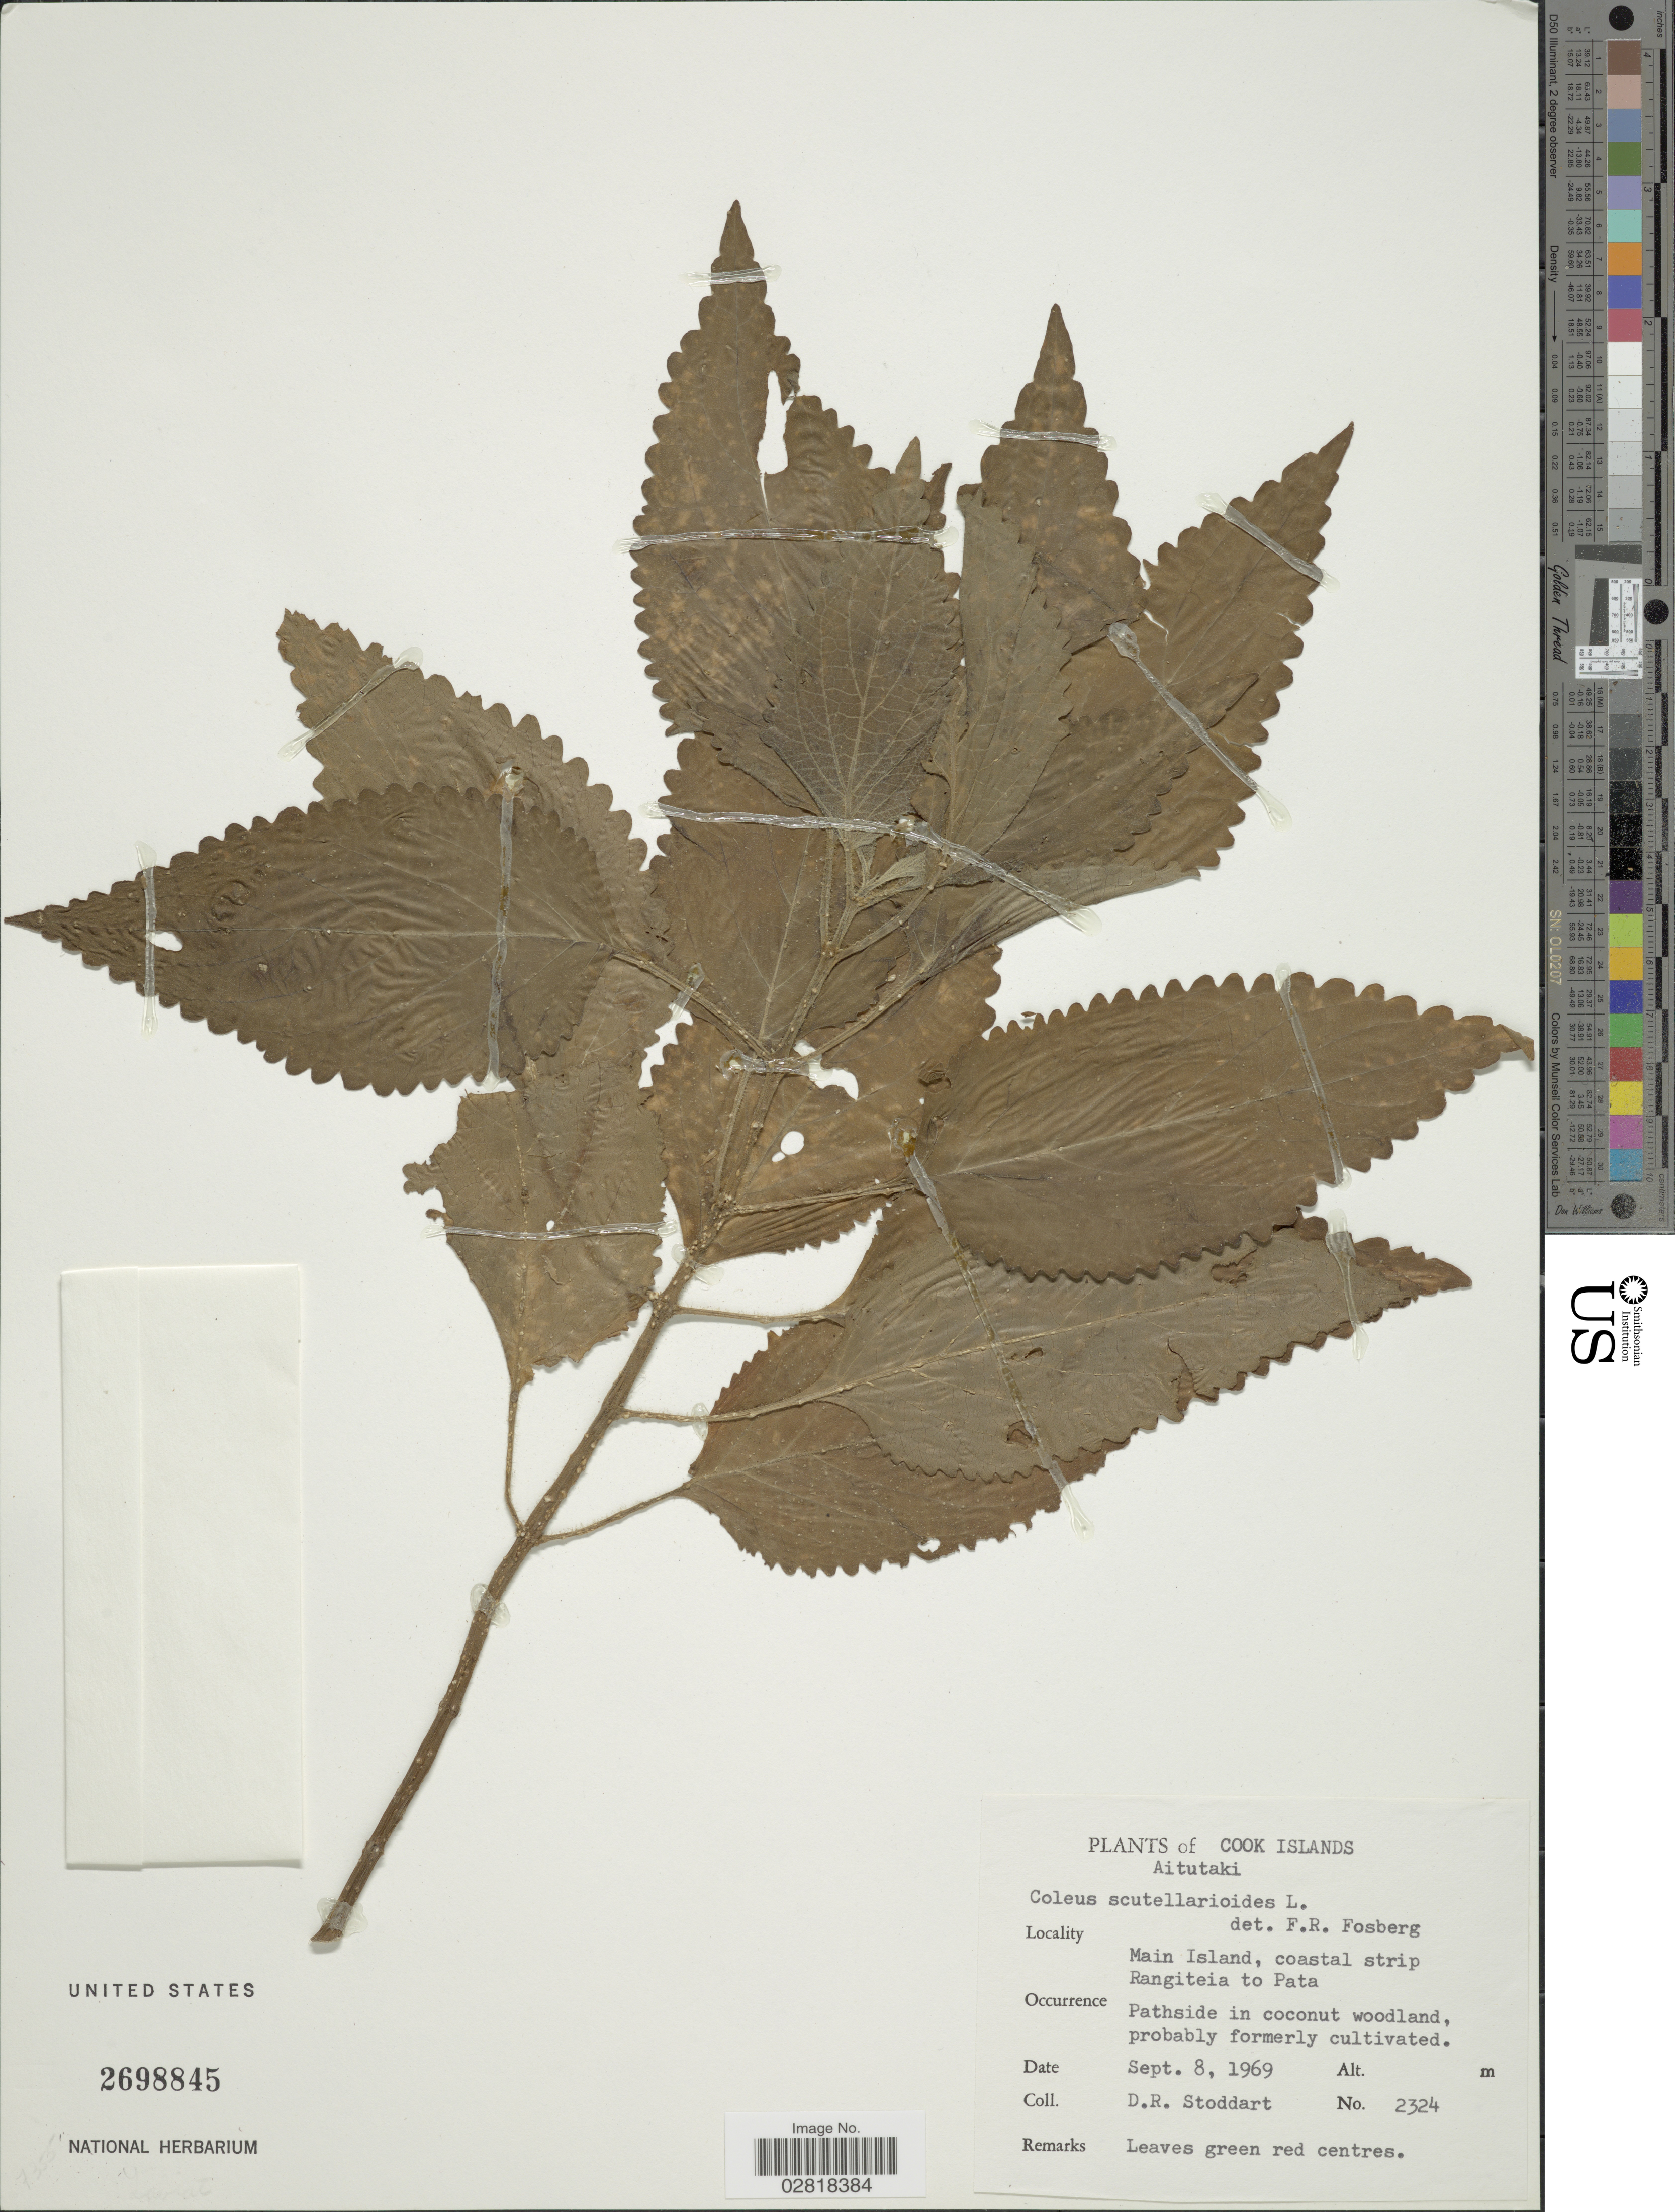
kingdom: Plantae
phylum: Tracheophyta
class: Magnoliopsida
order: Lamiales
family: Lamiaceae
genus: Coleus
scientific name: Coleus scutellarioides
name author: (L.) Benth.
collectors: D. R. Stoddart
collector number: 2324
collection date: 1969-09-08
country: Cook Islands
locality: Aitutaki. Main Island, coastal strip Rangiteia to Pata.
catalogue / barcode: US 2698845